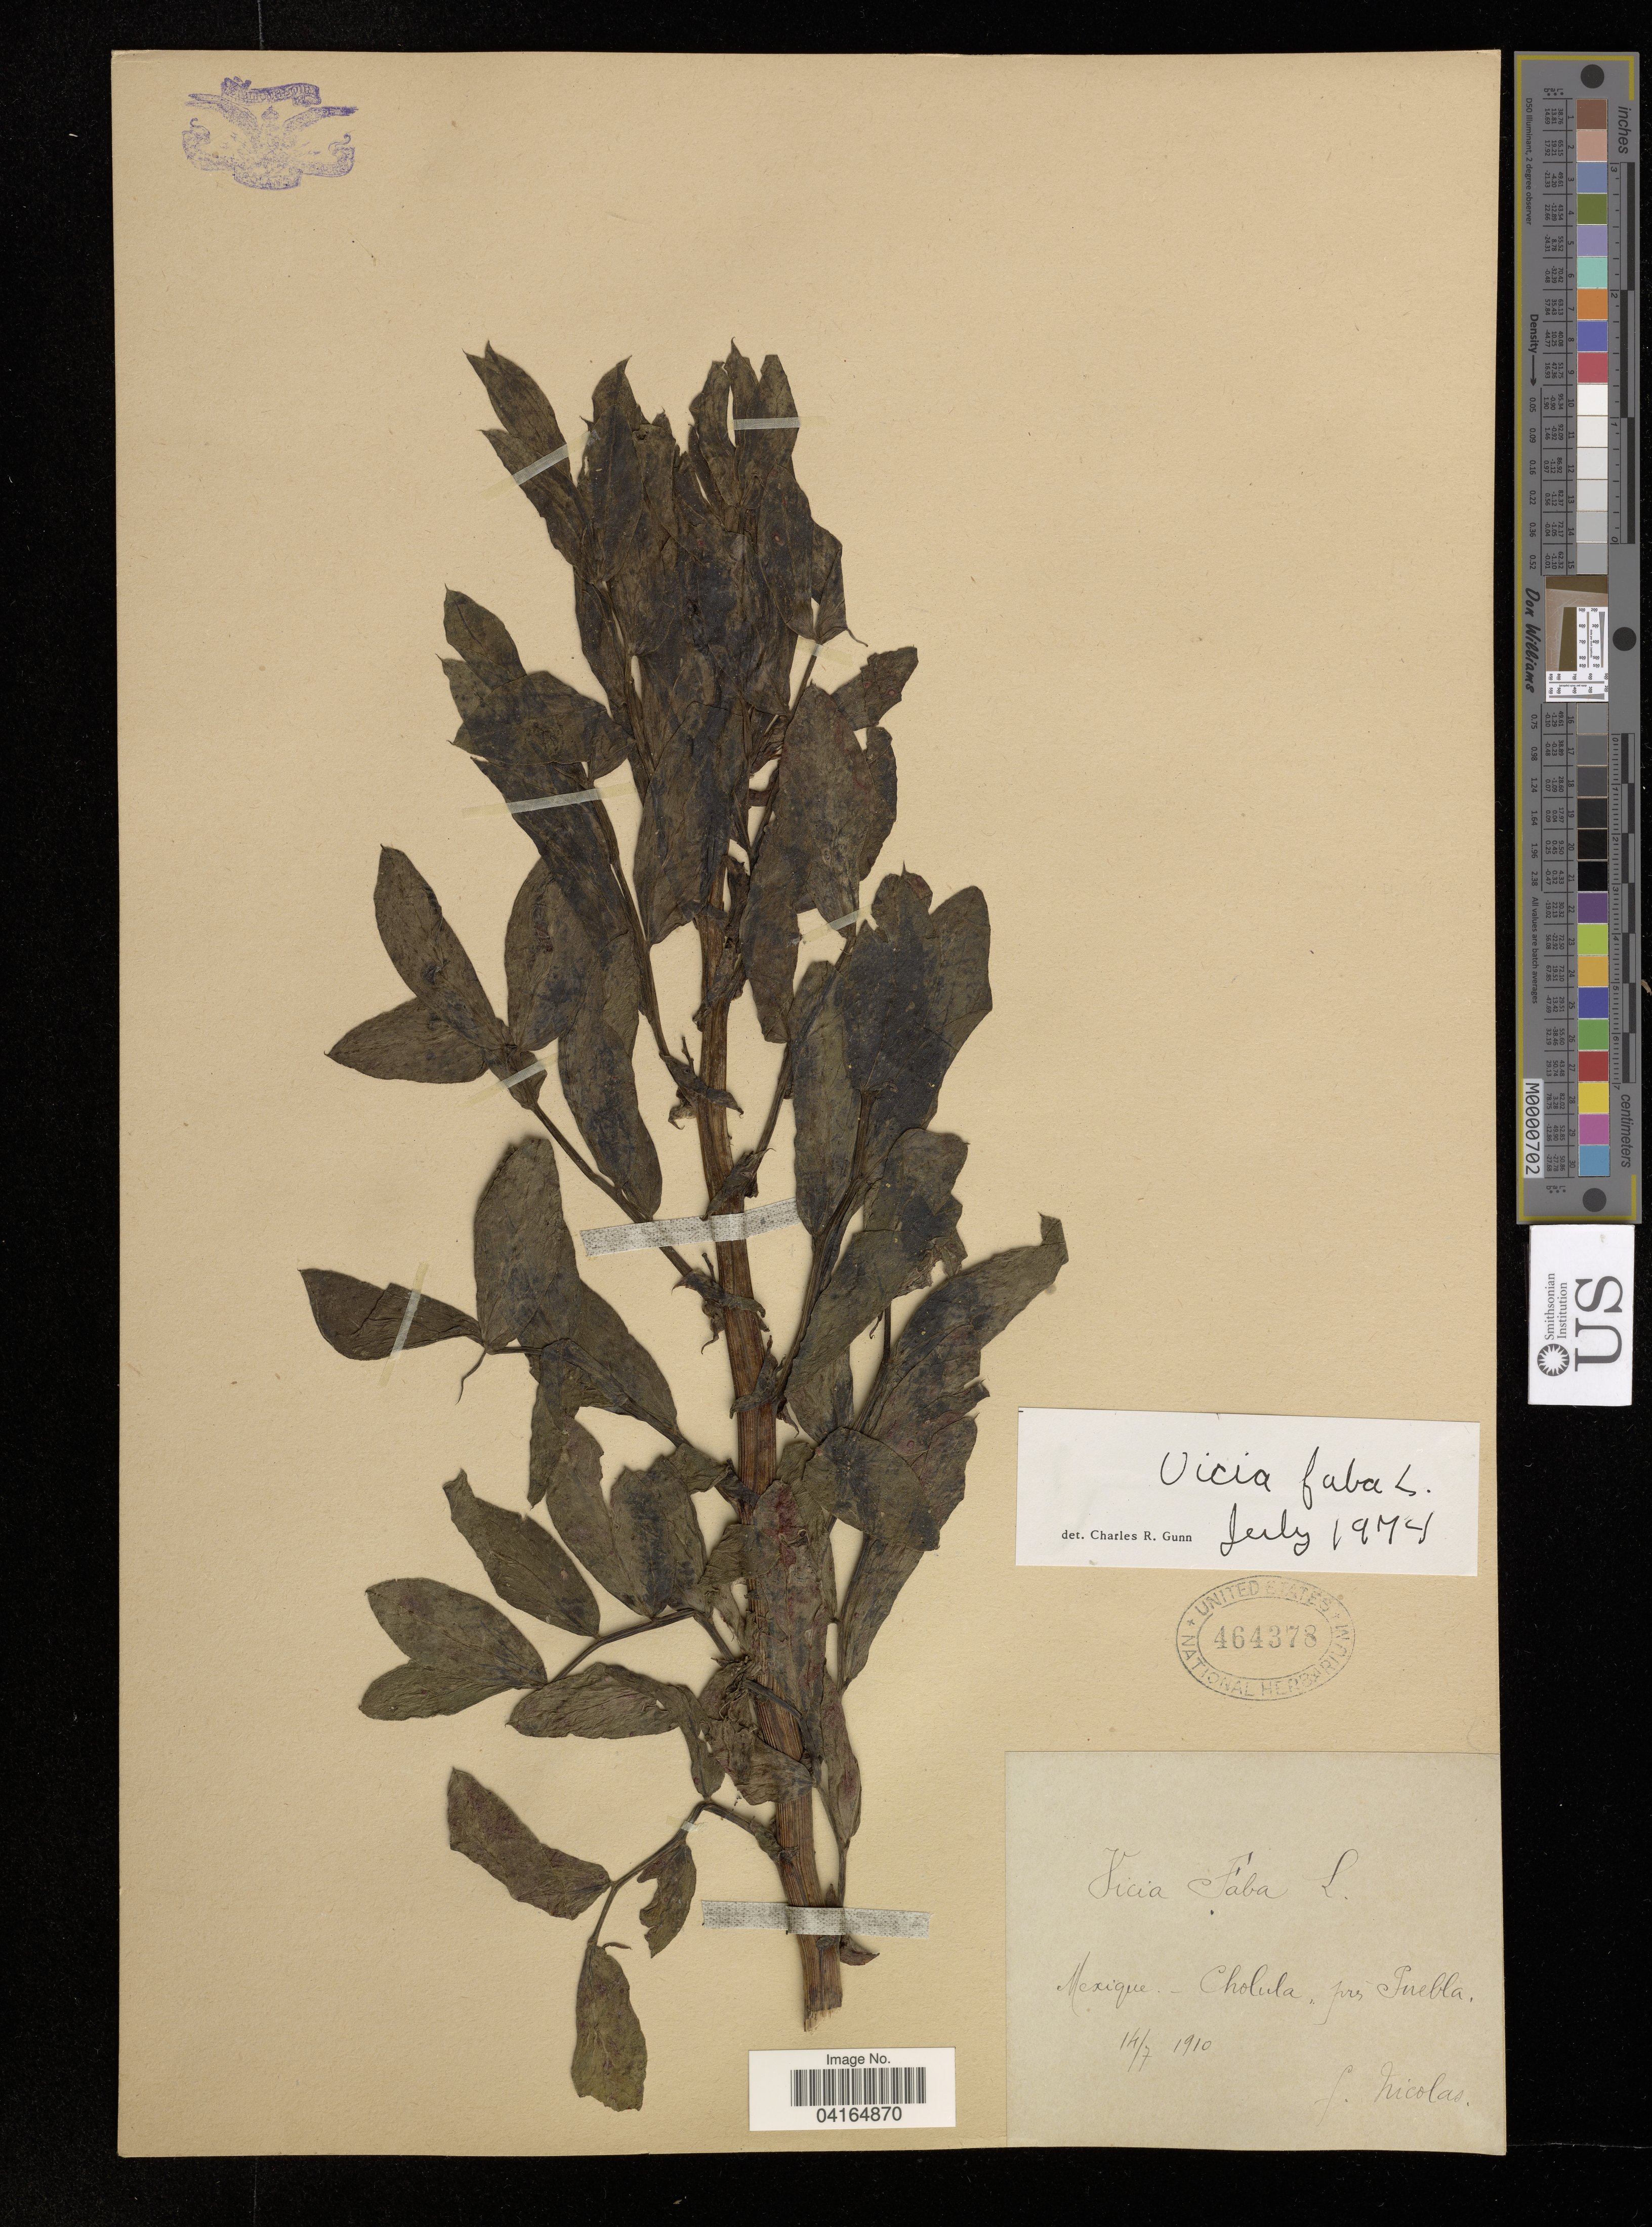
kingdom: Plantae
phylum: Tracheophyta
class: Magnoliopsida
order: Fabales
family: Fabaceae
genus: Vicia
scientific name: Vicia faba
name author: L.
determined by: Hechenleitner, Paulina, RBG Edinburgh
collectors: F. Nicolas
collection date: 1910-07-14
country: Mexico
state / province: Puebla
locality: Cholula. prv Puebla.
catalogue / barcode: US 464378